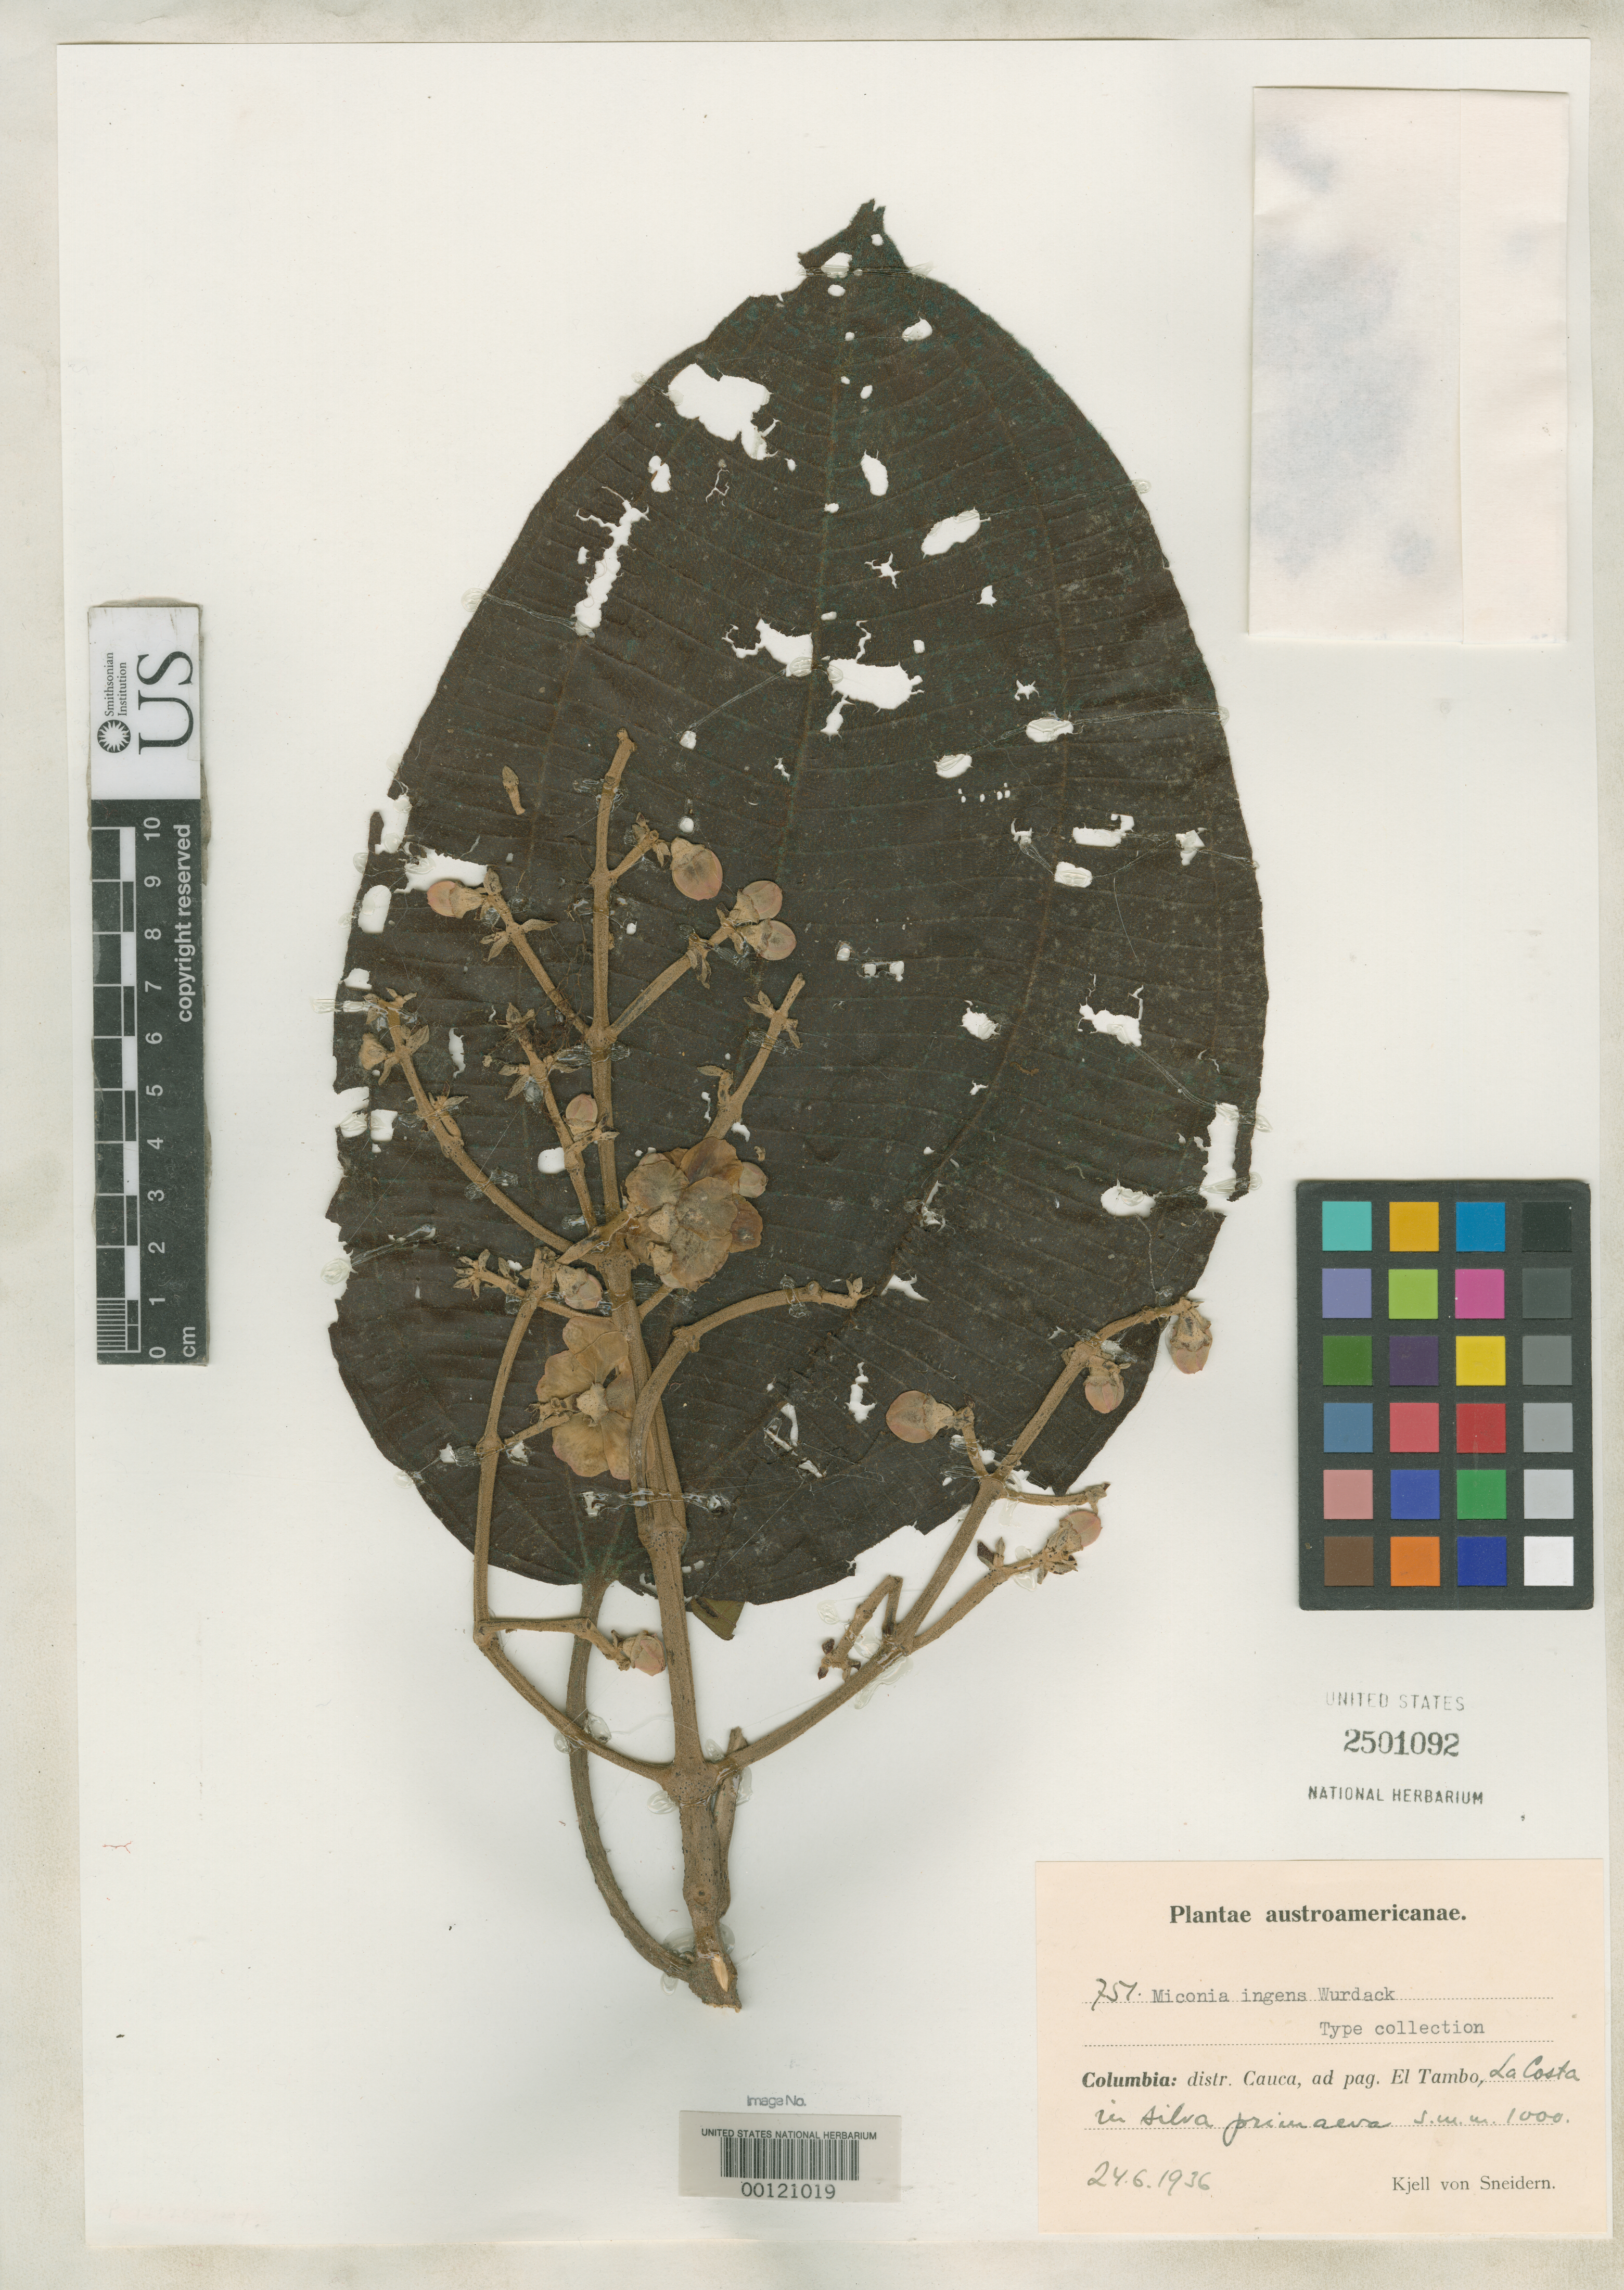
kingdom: Plantae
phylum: Tracheophyta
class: Magnoliopsida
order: Myrtales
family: Melastomataceae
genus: Miconia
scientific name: Miconia ingens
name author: Wurdack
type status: Isotype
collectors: K. von Sneidern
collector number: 751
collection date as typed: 24 Jun 1936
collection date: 1936-06-24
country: Colombia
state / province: Cauca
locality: El Tambo.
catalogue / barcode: US 2501092